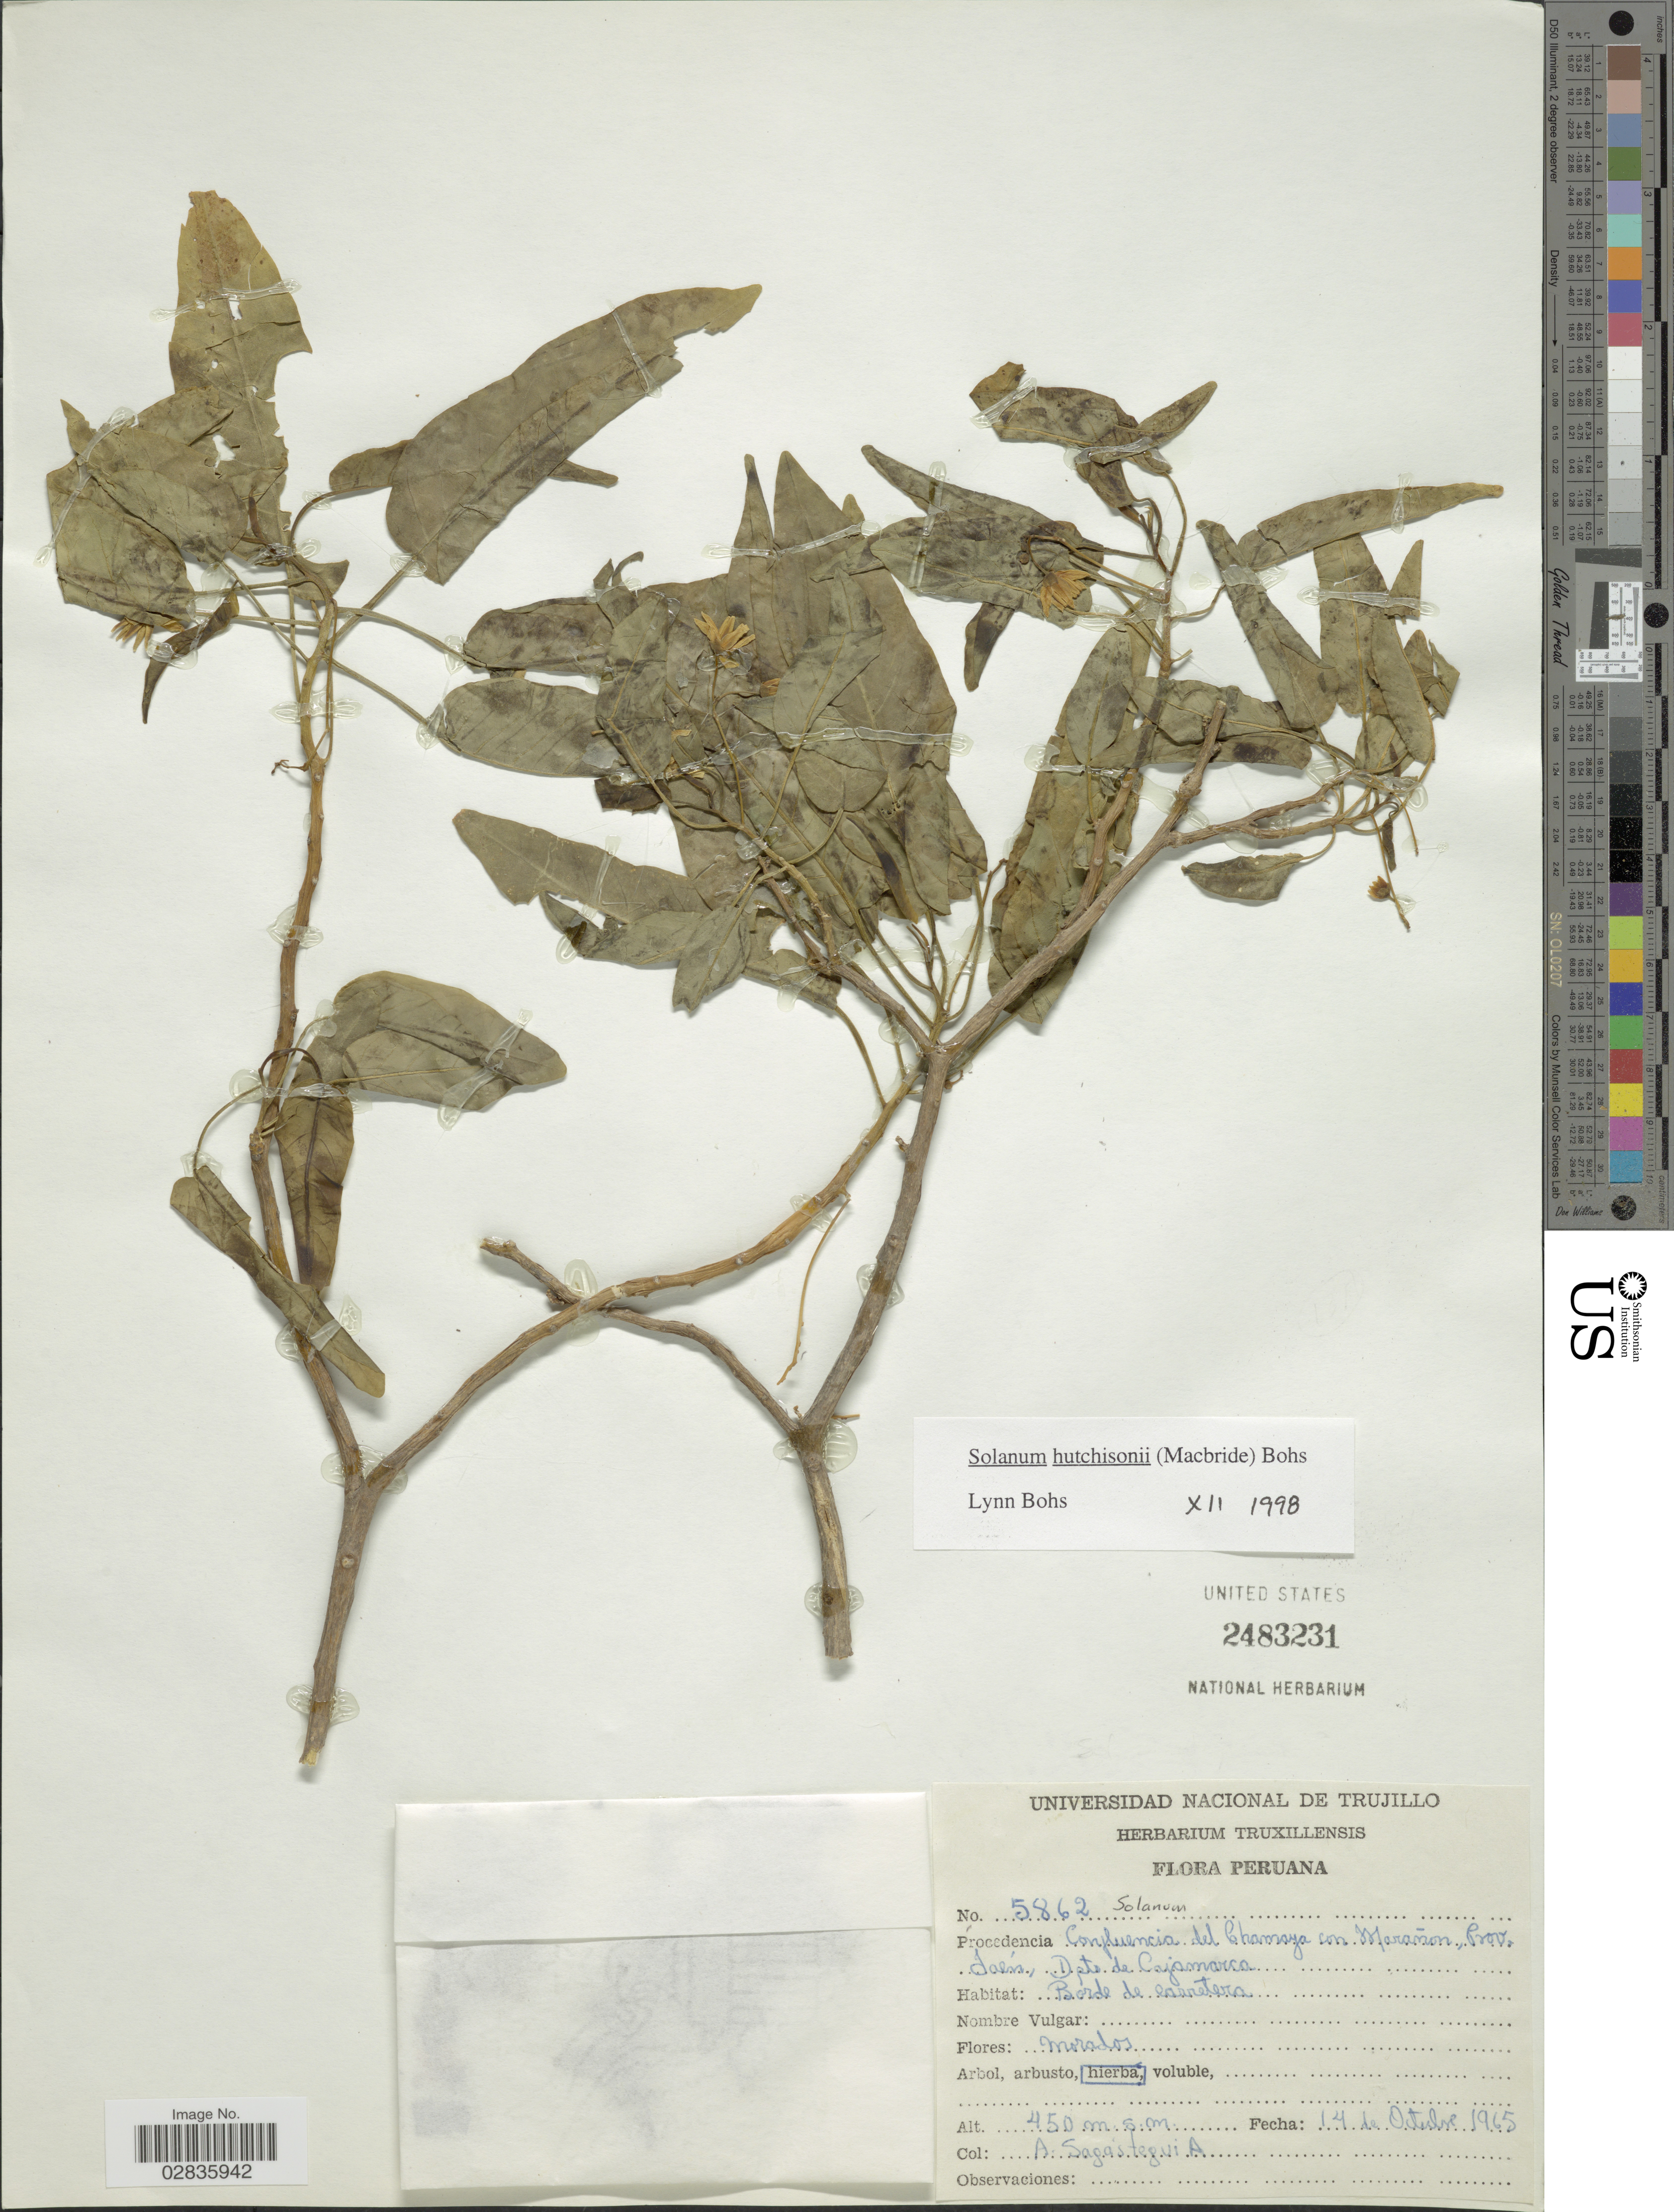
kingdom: Plantae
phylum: Tracheophyta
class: Magnoliopsida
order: Solanales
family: Solanaceae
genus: Solanum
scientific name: Solanum hutchisonii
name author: (J.F. Macbr.) Bohs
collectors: A. Sagástegui A.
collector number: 5862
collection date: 1965-10-14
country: Peru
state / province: Cajamarca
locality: Confluencia del Chamaya con Marañon, Prov. Jaén, Dpto. de Cajamarca.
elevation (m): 450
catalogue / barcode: US 2483231